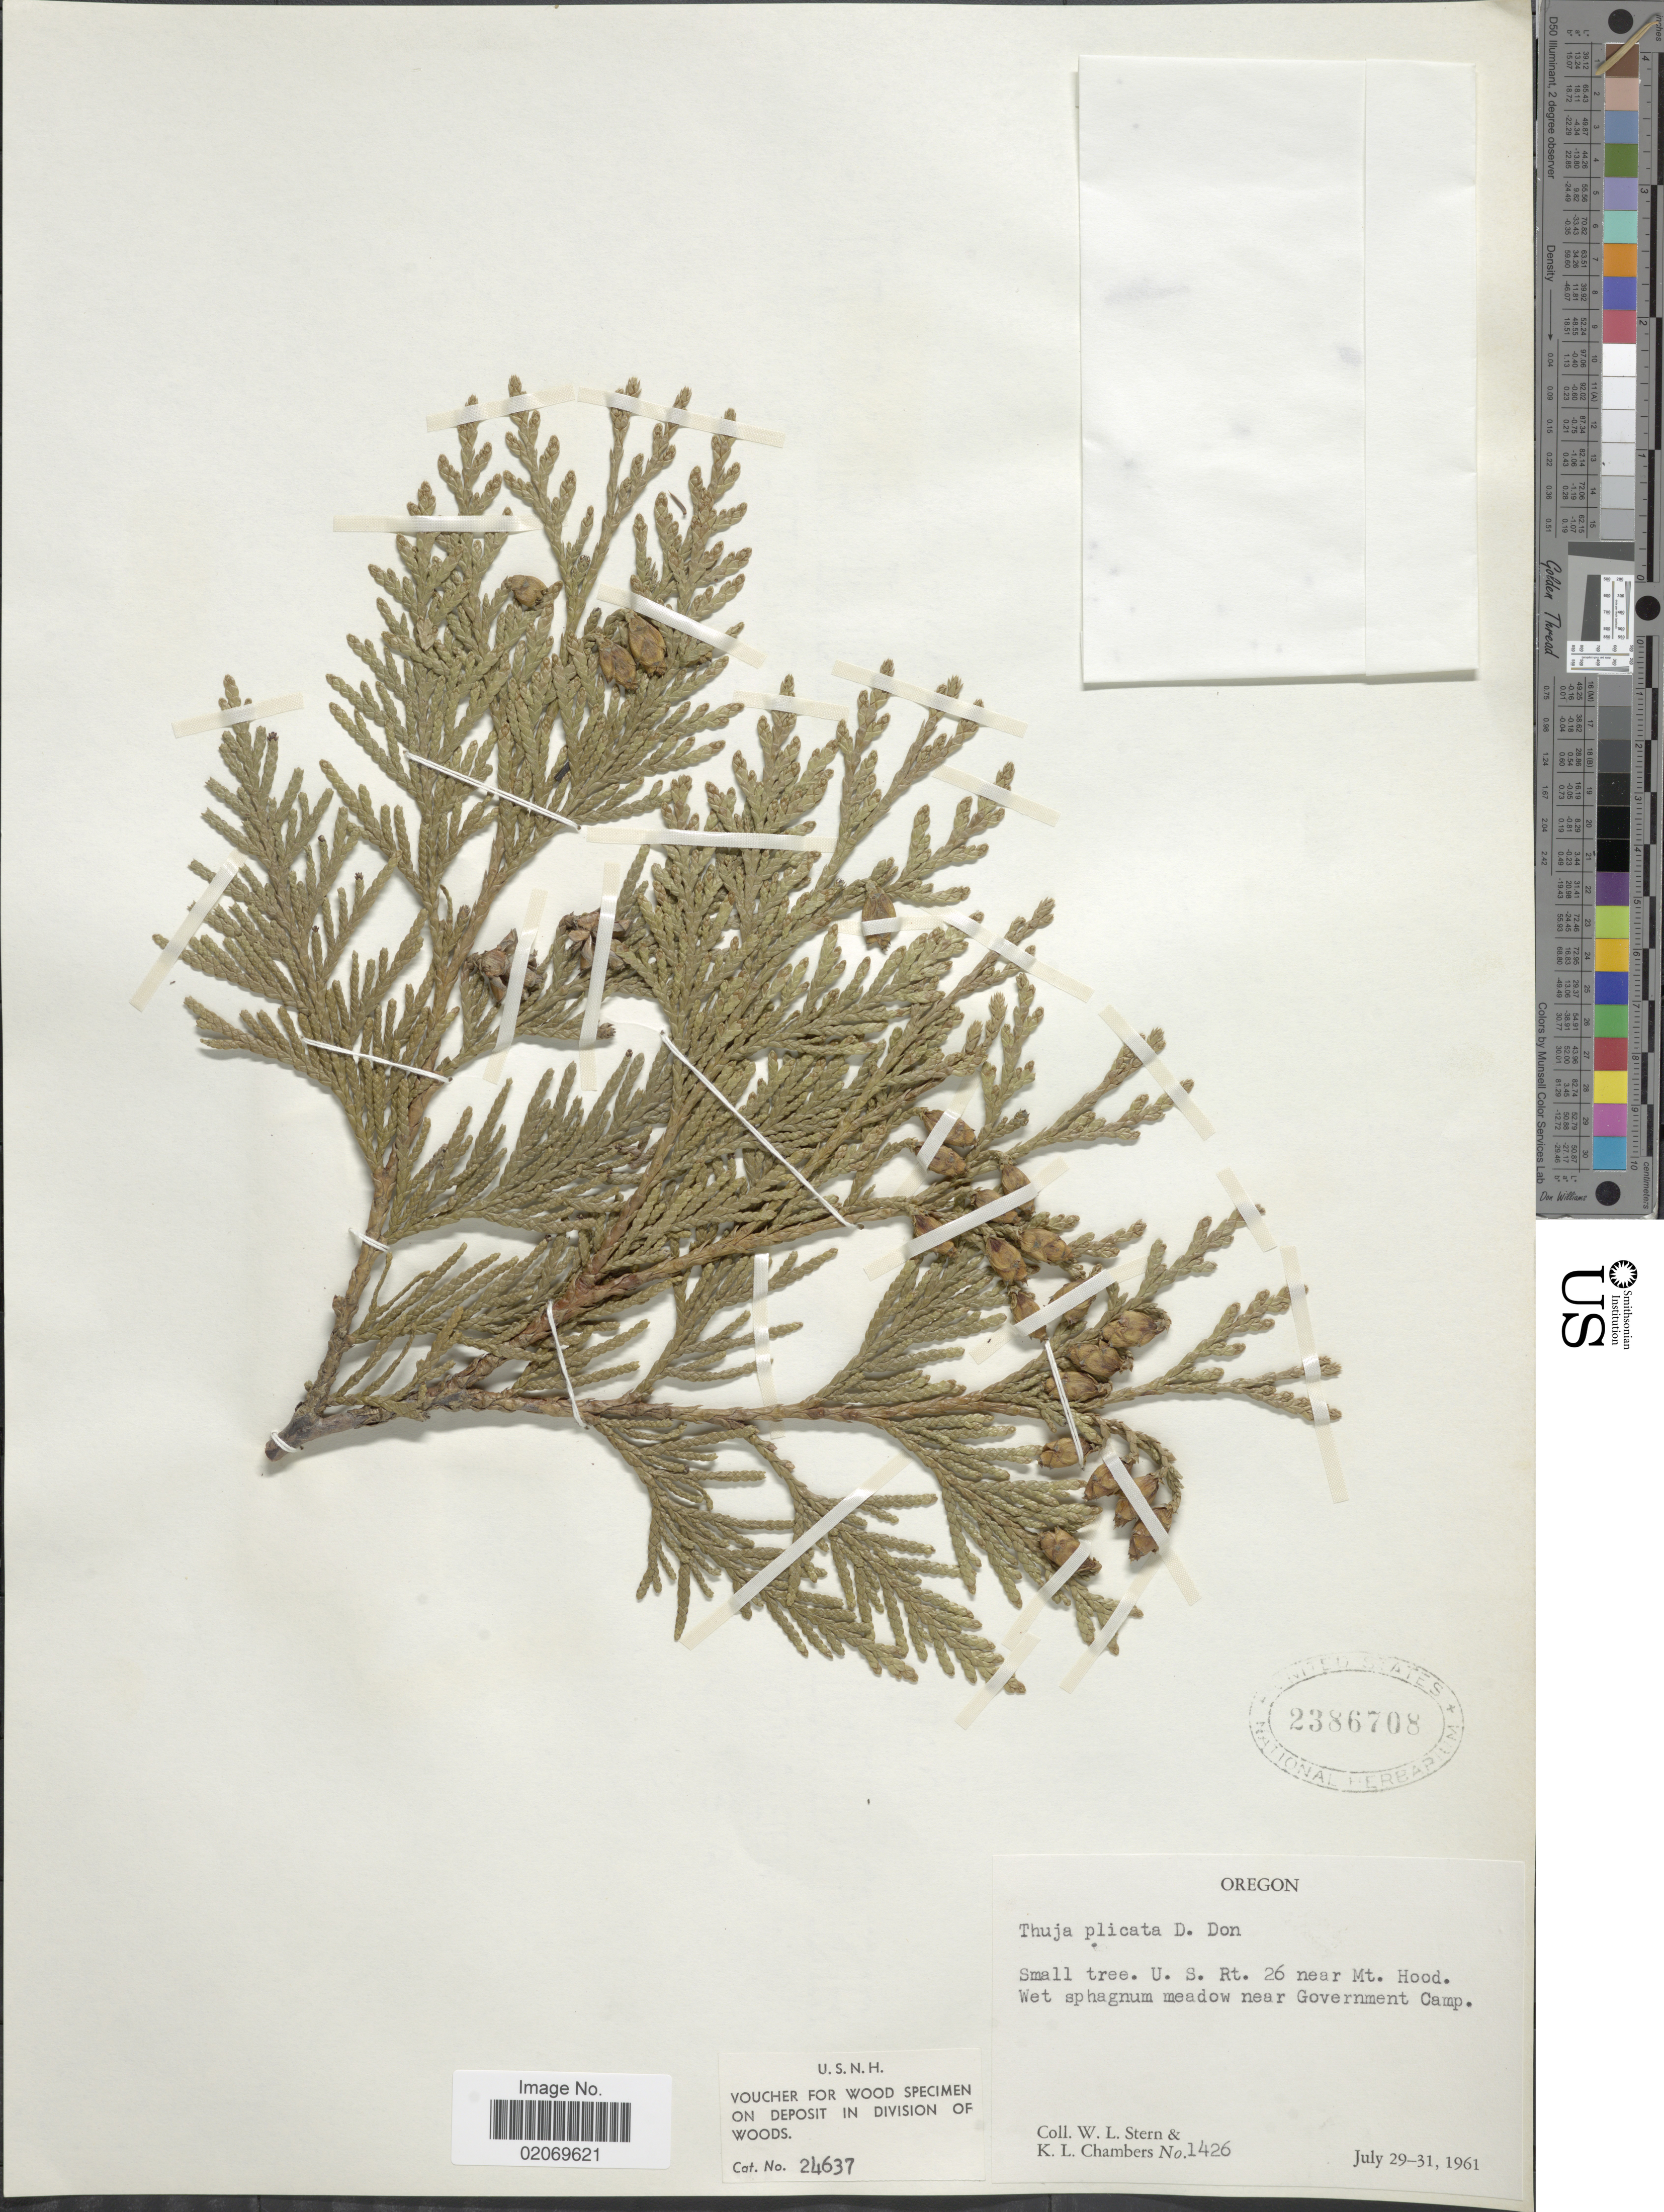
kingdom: Plantae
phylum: Tracheophyta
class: Pinopsida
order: Pinales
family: Cupressaceae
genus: Thuja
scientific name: Thuja plicata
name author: Donn & D. Don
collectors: W. L. Stern & K. Chambers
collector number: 1426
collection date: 1961-07-29/1961-07-31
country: United States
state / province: Oregon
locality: U.S. Rt 26 near Mt Hood. Wet sphagnum meadow near Government Camp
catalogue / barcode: US 2386708